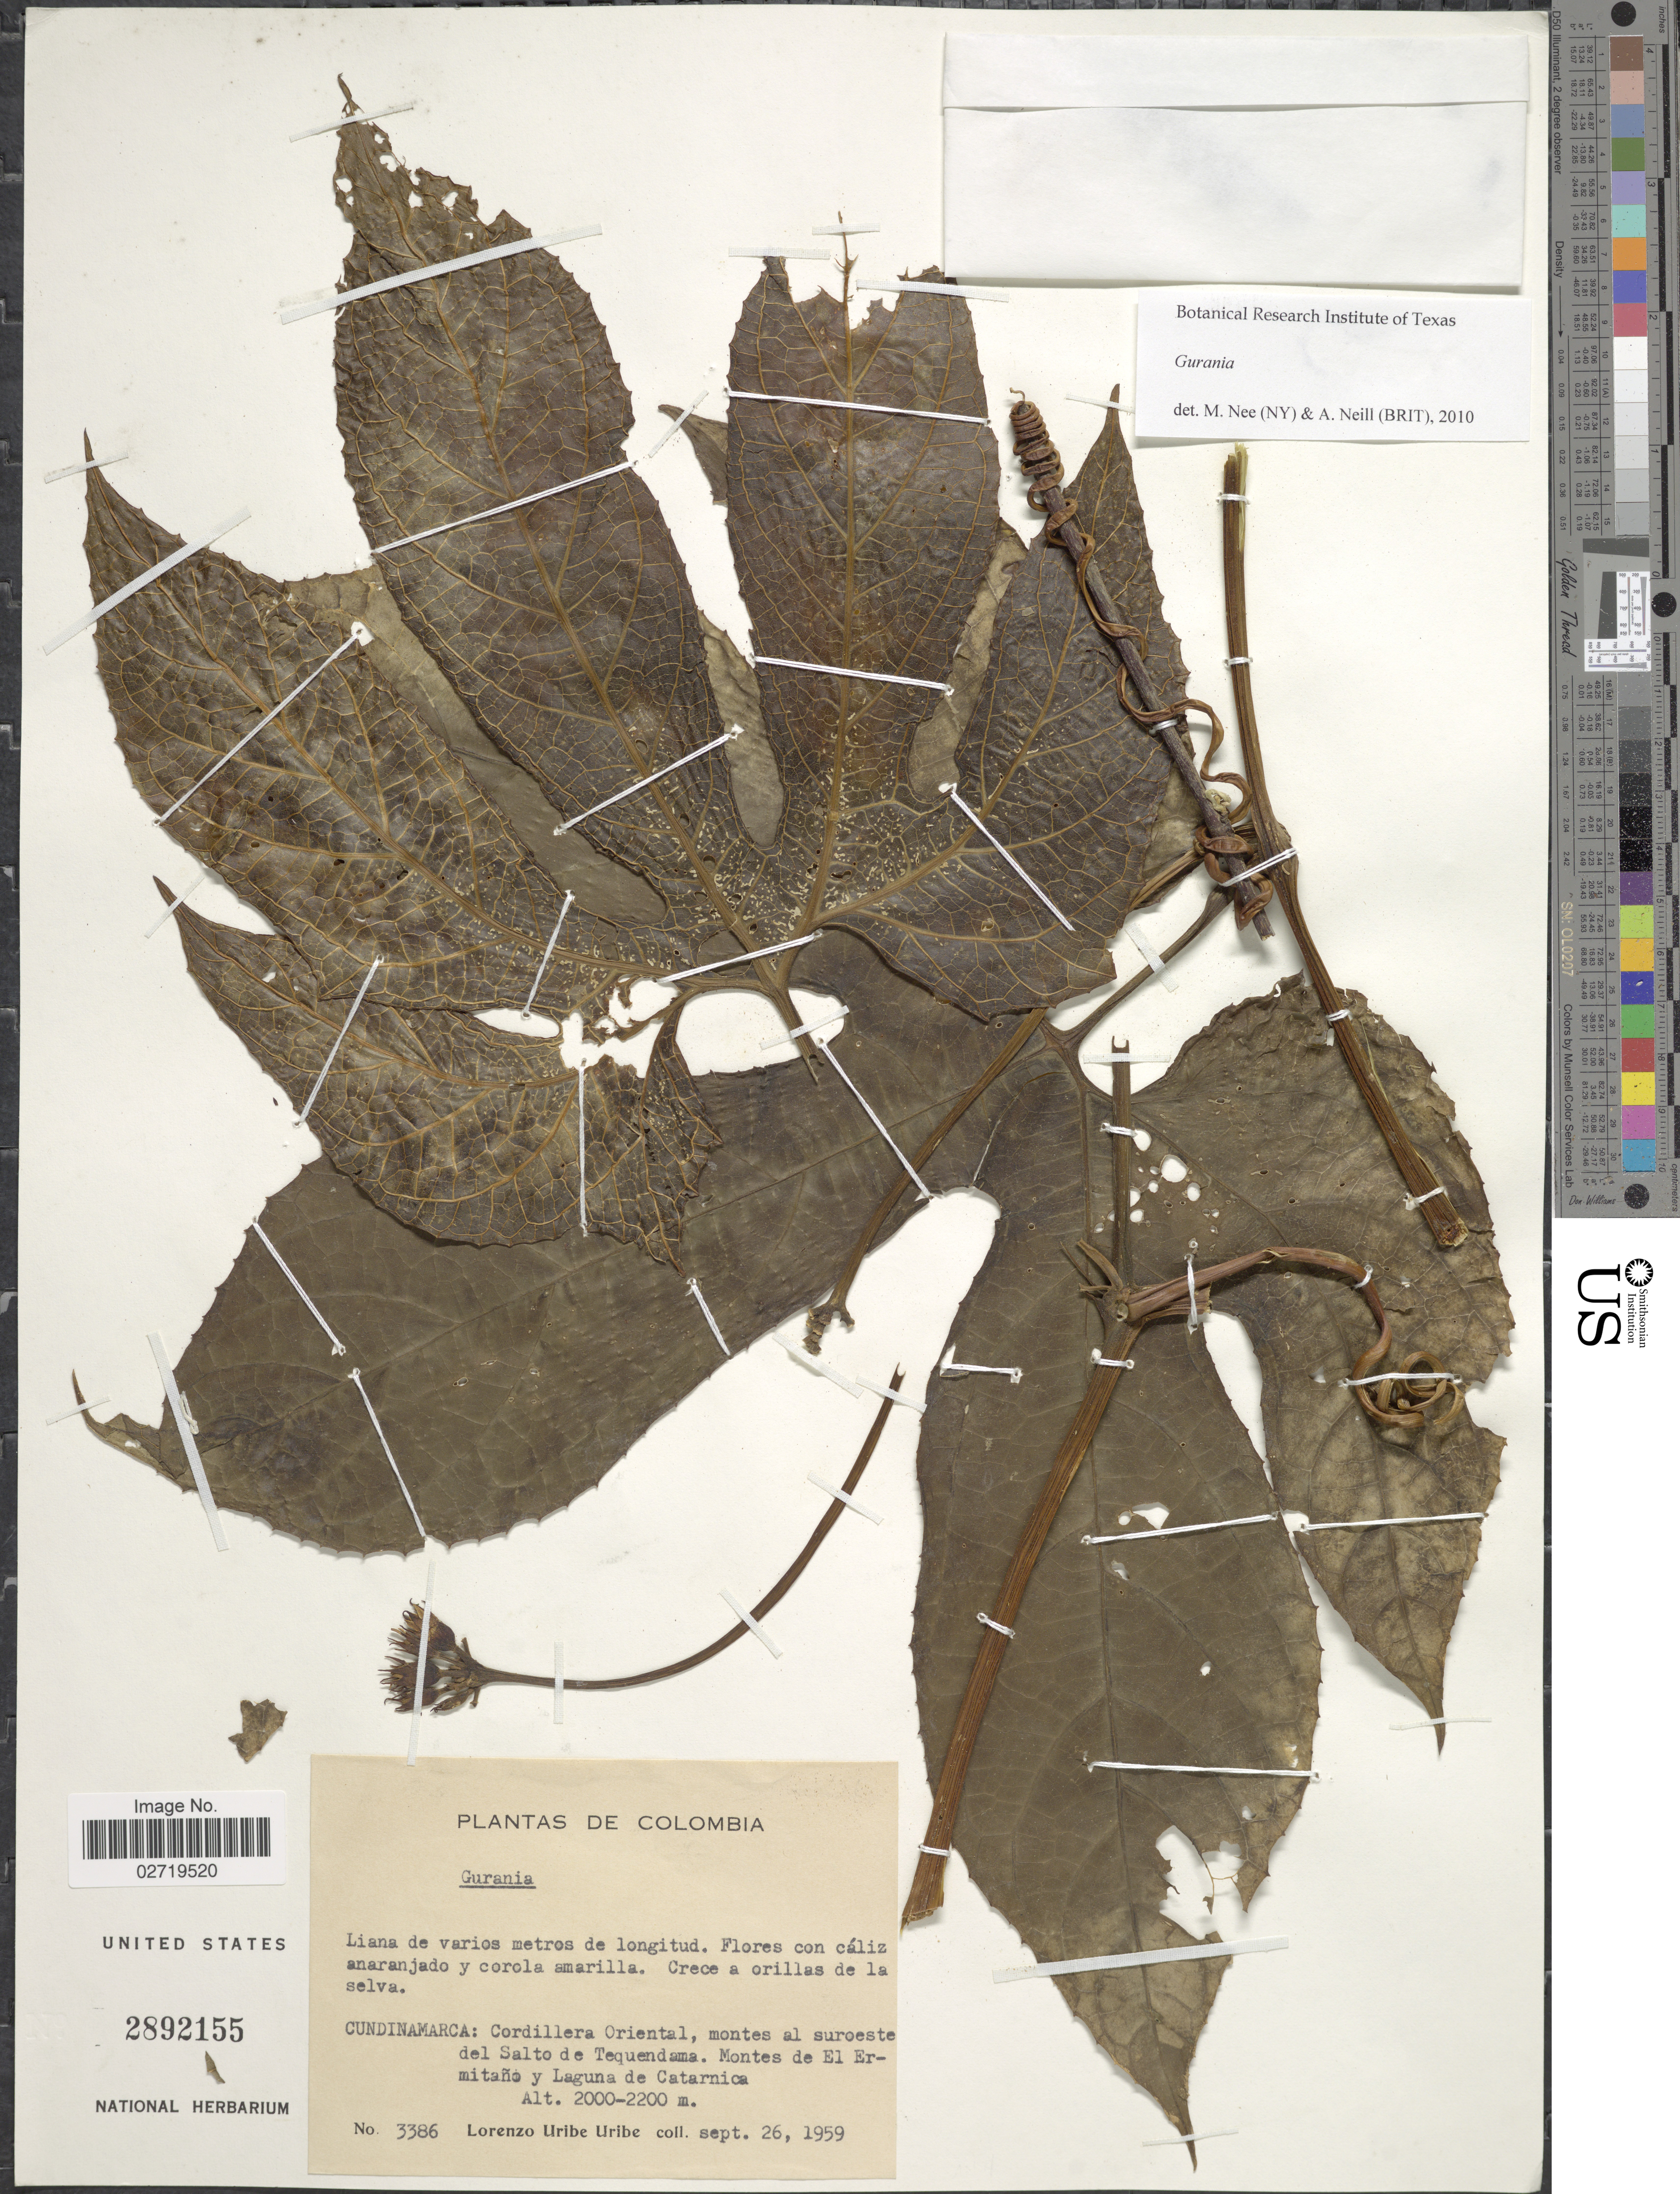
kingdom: Plantae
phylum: Tracheophyta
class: Magnoliopsida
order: Cucurbitales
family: Cucurbitaceae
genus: Gurania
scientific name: Gurania sp.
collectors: L. Uribe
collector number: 3386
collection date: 1959-09-26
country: Colombia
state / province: Cundinamarca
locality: Cordillera Oriental, montes al suroeste del Salto de Tequendama. Montes de El Ermitaño y Laguna de Catarnica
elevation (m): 2000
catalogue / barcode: US 2892155